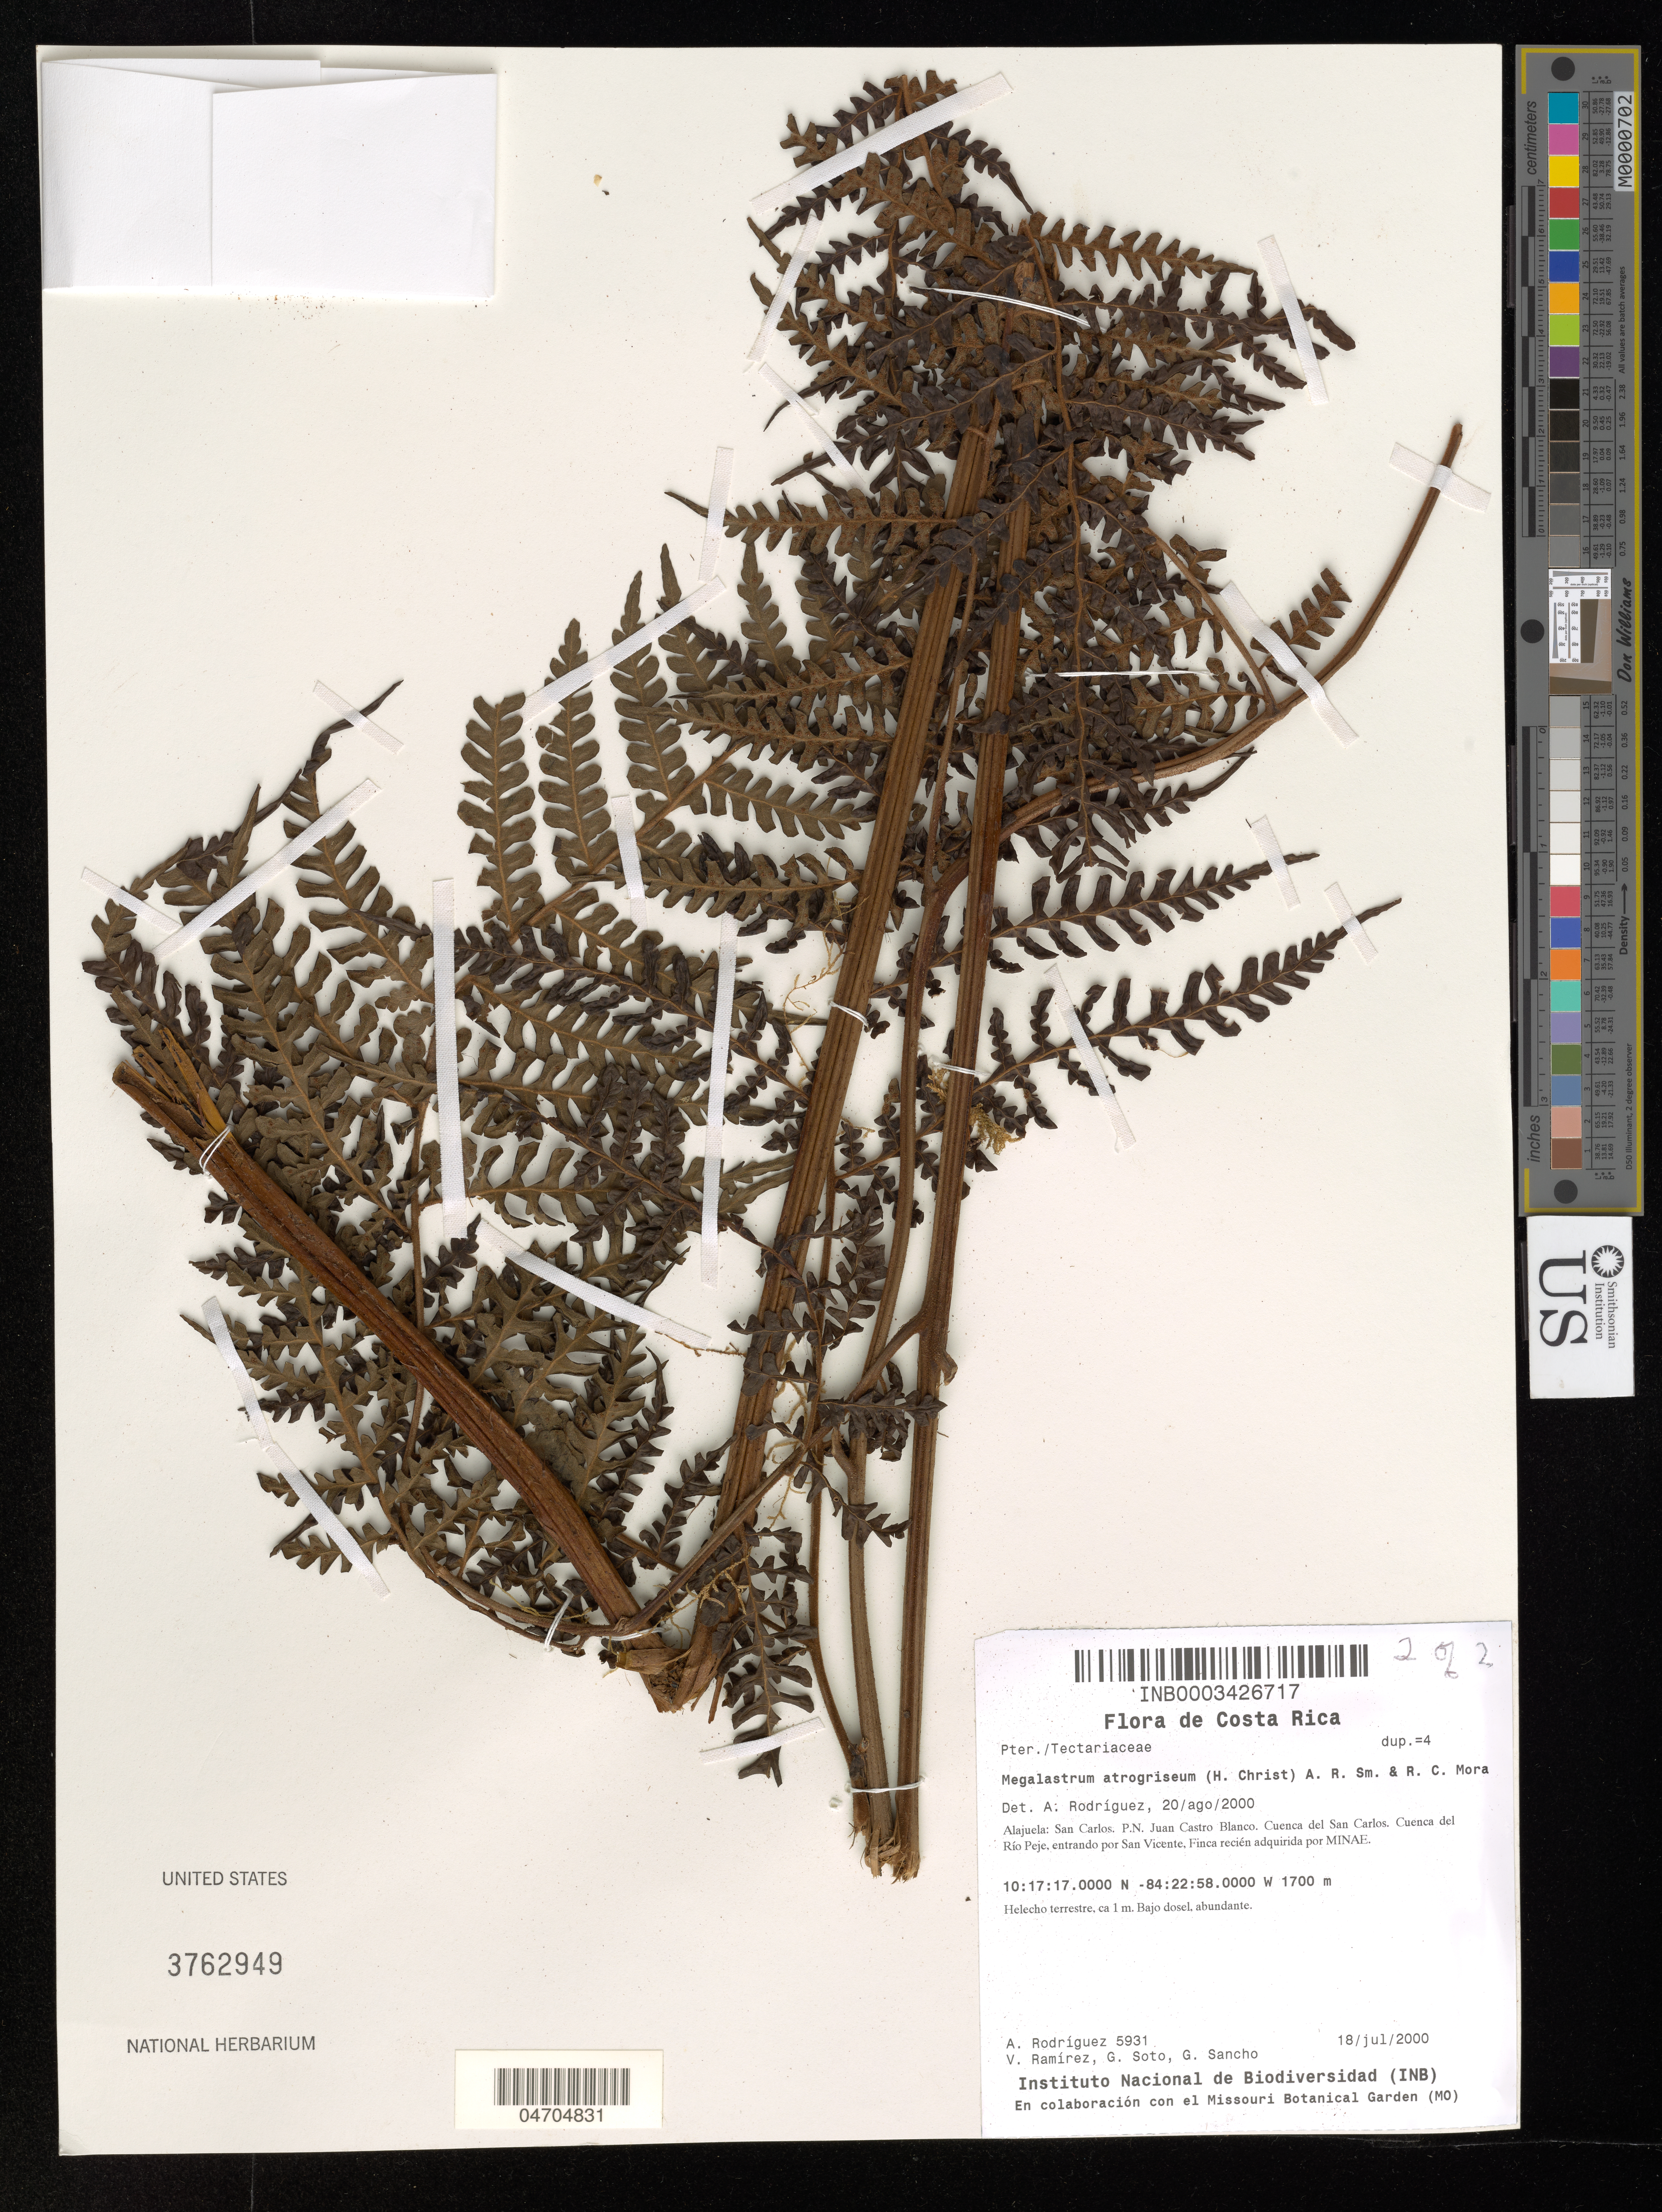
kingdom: Plantae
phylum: Tracheophyta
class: Polypodiopsida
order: Polypodiales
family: Dryopteridaceae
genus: Megalastrum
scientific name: Megalastrum atrogriseum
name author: (C. Chr.) A.R. Sm. & R.C. Moran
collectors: A. Rodríguez, V. Ramirez, G. Soto & G. Sancho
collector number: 5931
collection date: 2000-07-18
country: Costa Rica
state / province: Alajuela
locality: San Carlos. P. N. Juan Castro Blanco. Cuenca del San Carlos. Cuenca del Río Peje, entrando por San Vicente. Finca recién adquirida por MINAE.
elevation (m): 1700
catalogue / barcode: US 3762949